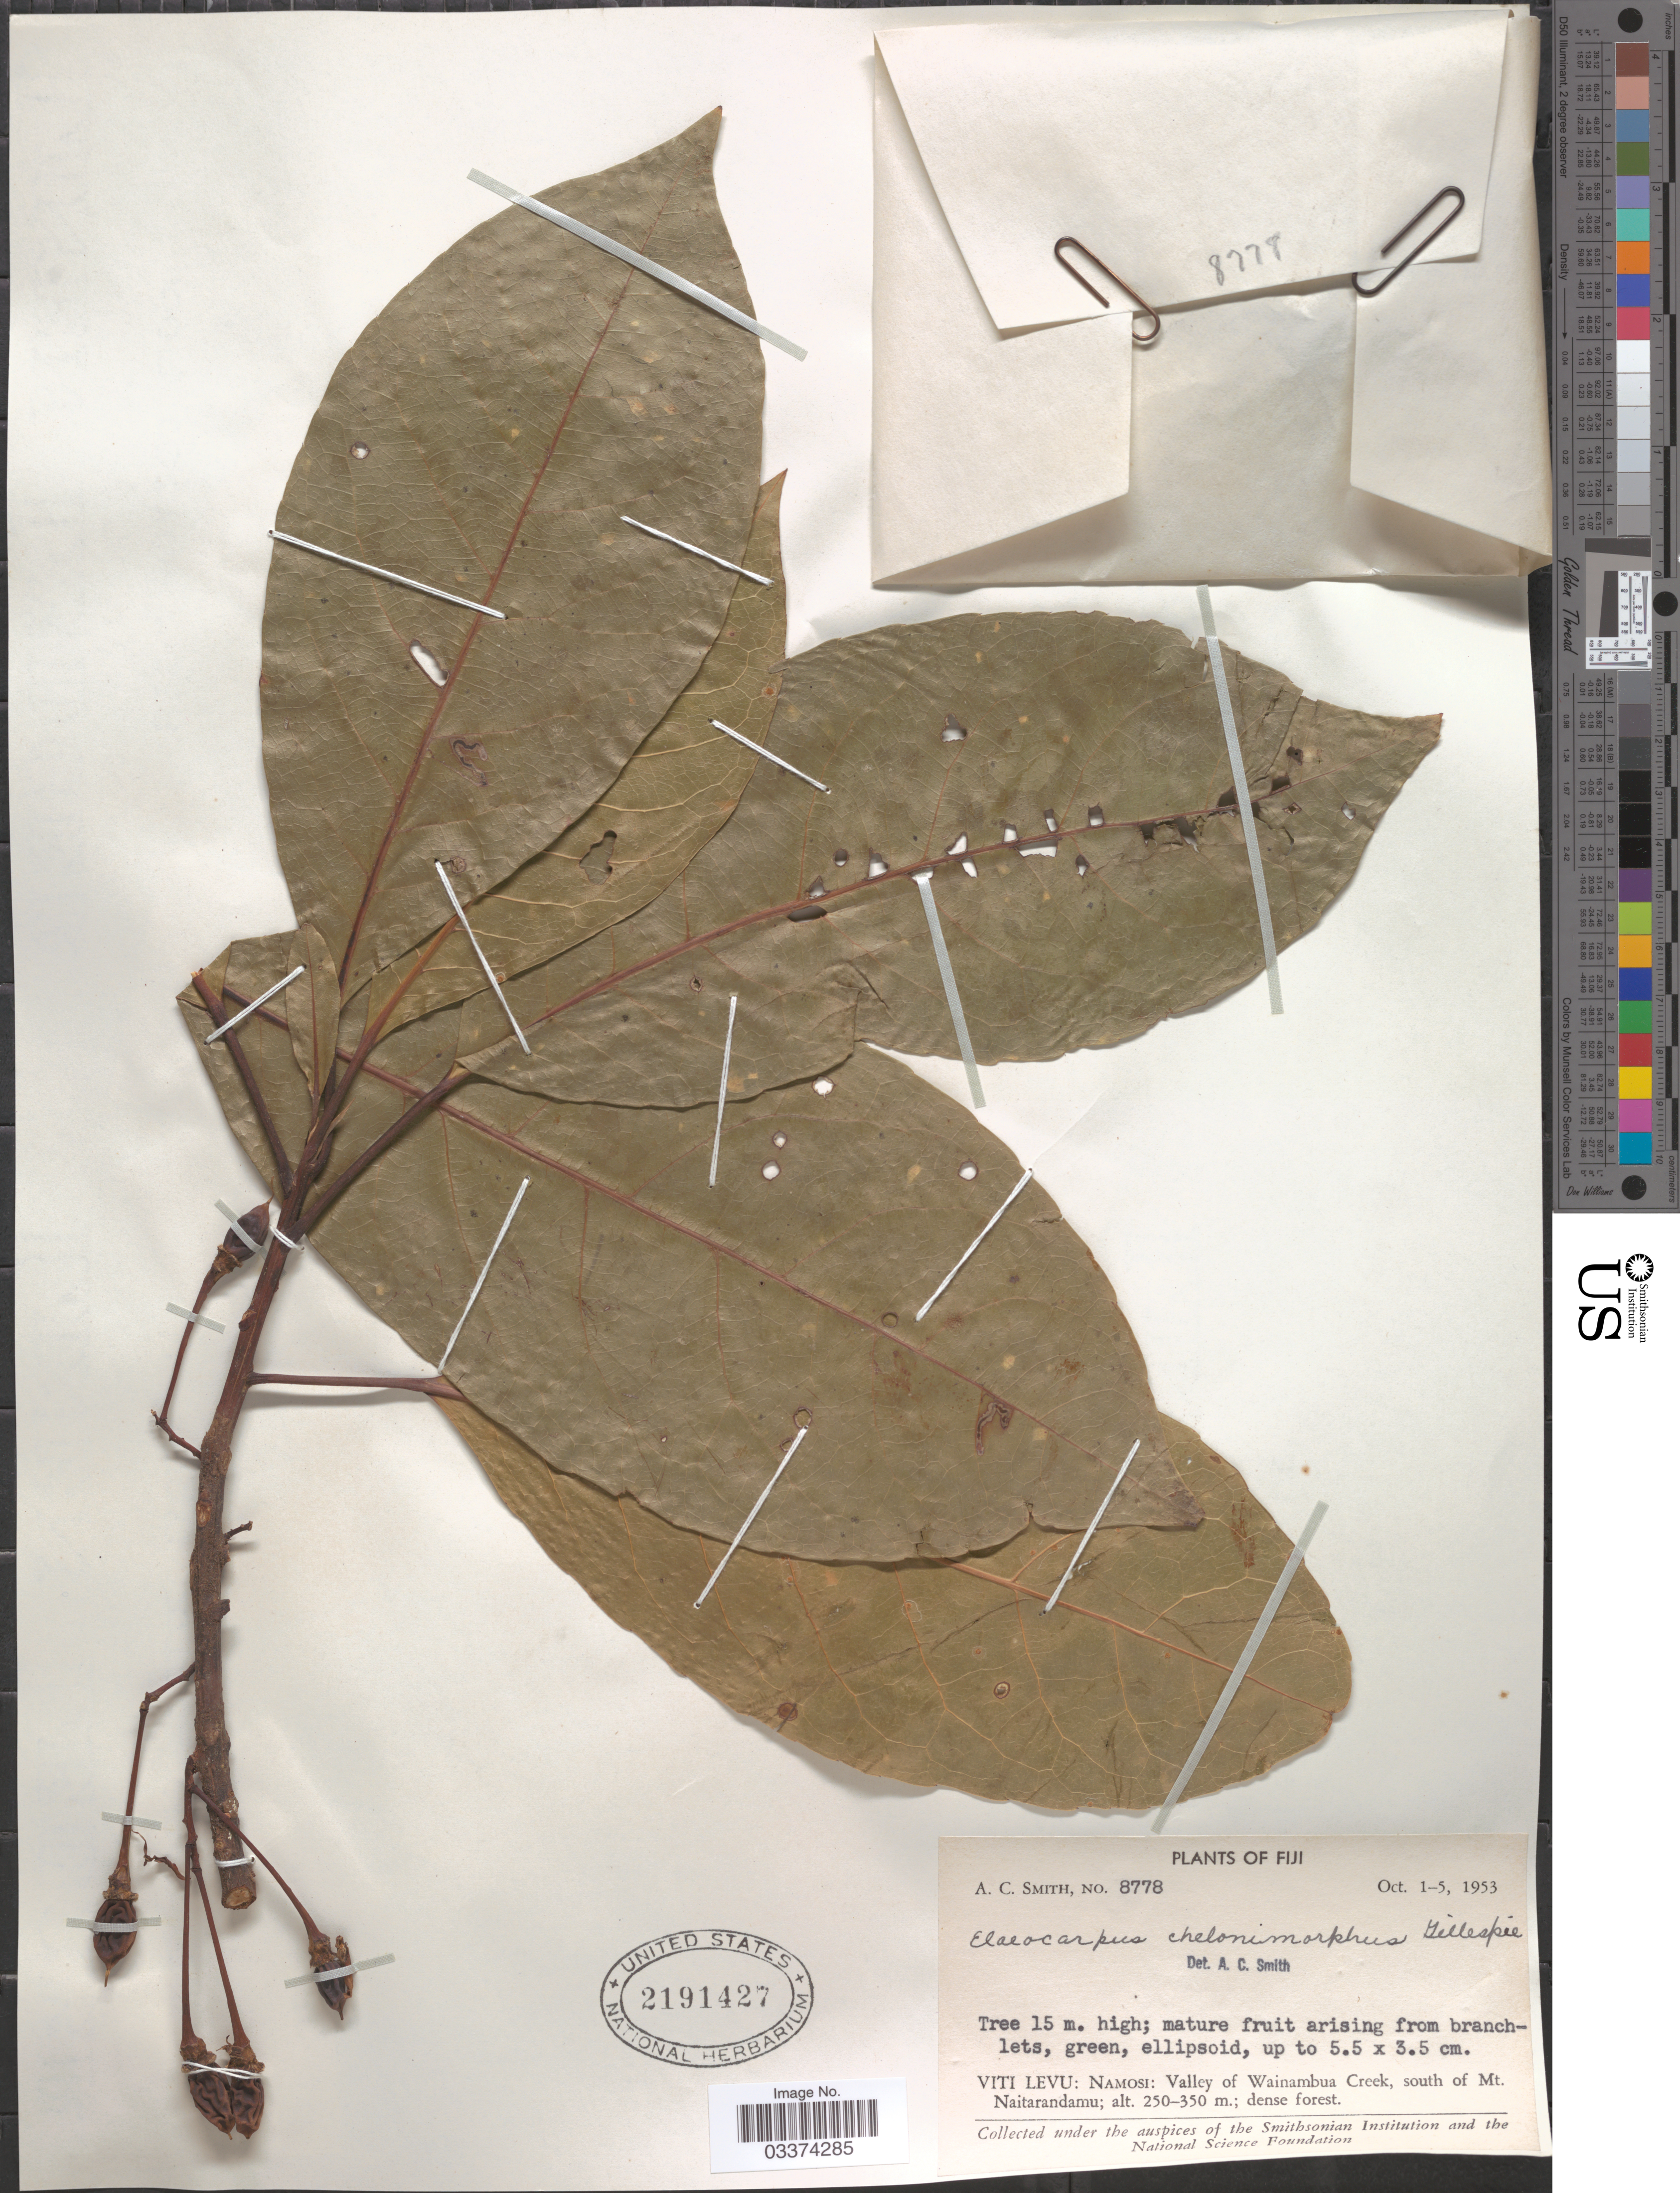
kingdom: Plantae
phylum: Tracheophyta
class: Magnoliopsida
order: Oxalidales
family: Elaeocarpaceae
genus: Elaeocarpus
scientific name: Elaeocarpus chelonimorphus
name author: Gillespie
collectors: A. C. Smith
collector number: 8778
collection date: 1953-10-01/1953-10-05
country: Fiji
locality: Viti Levu: Namosi: Valley of Wainambua Creek, south of Mt. Naitarandamu.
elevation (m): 250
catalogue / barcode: US 2191427